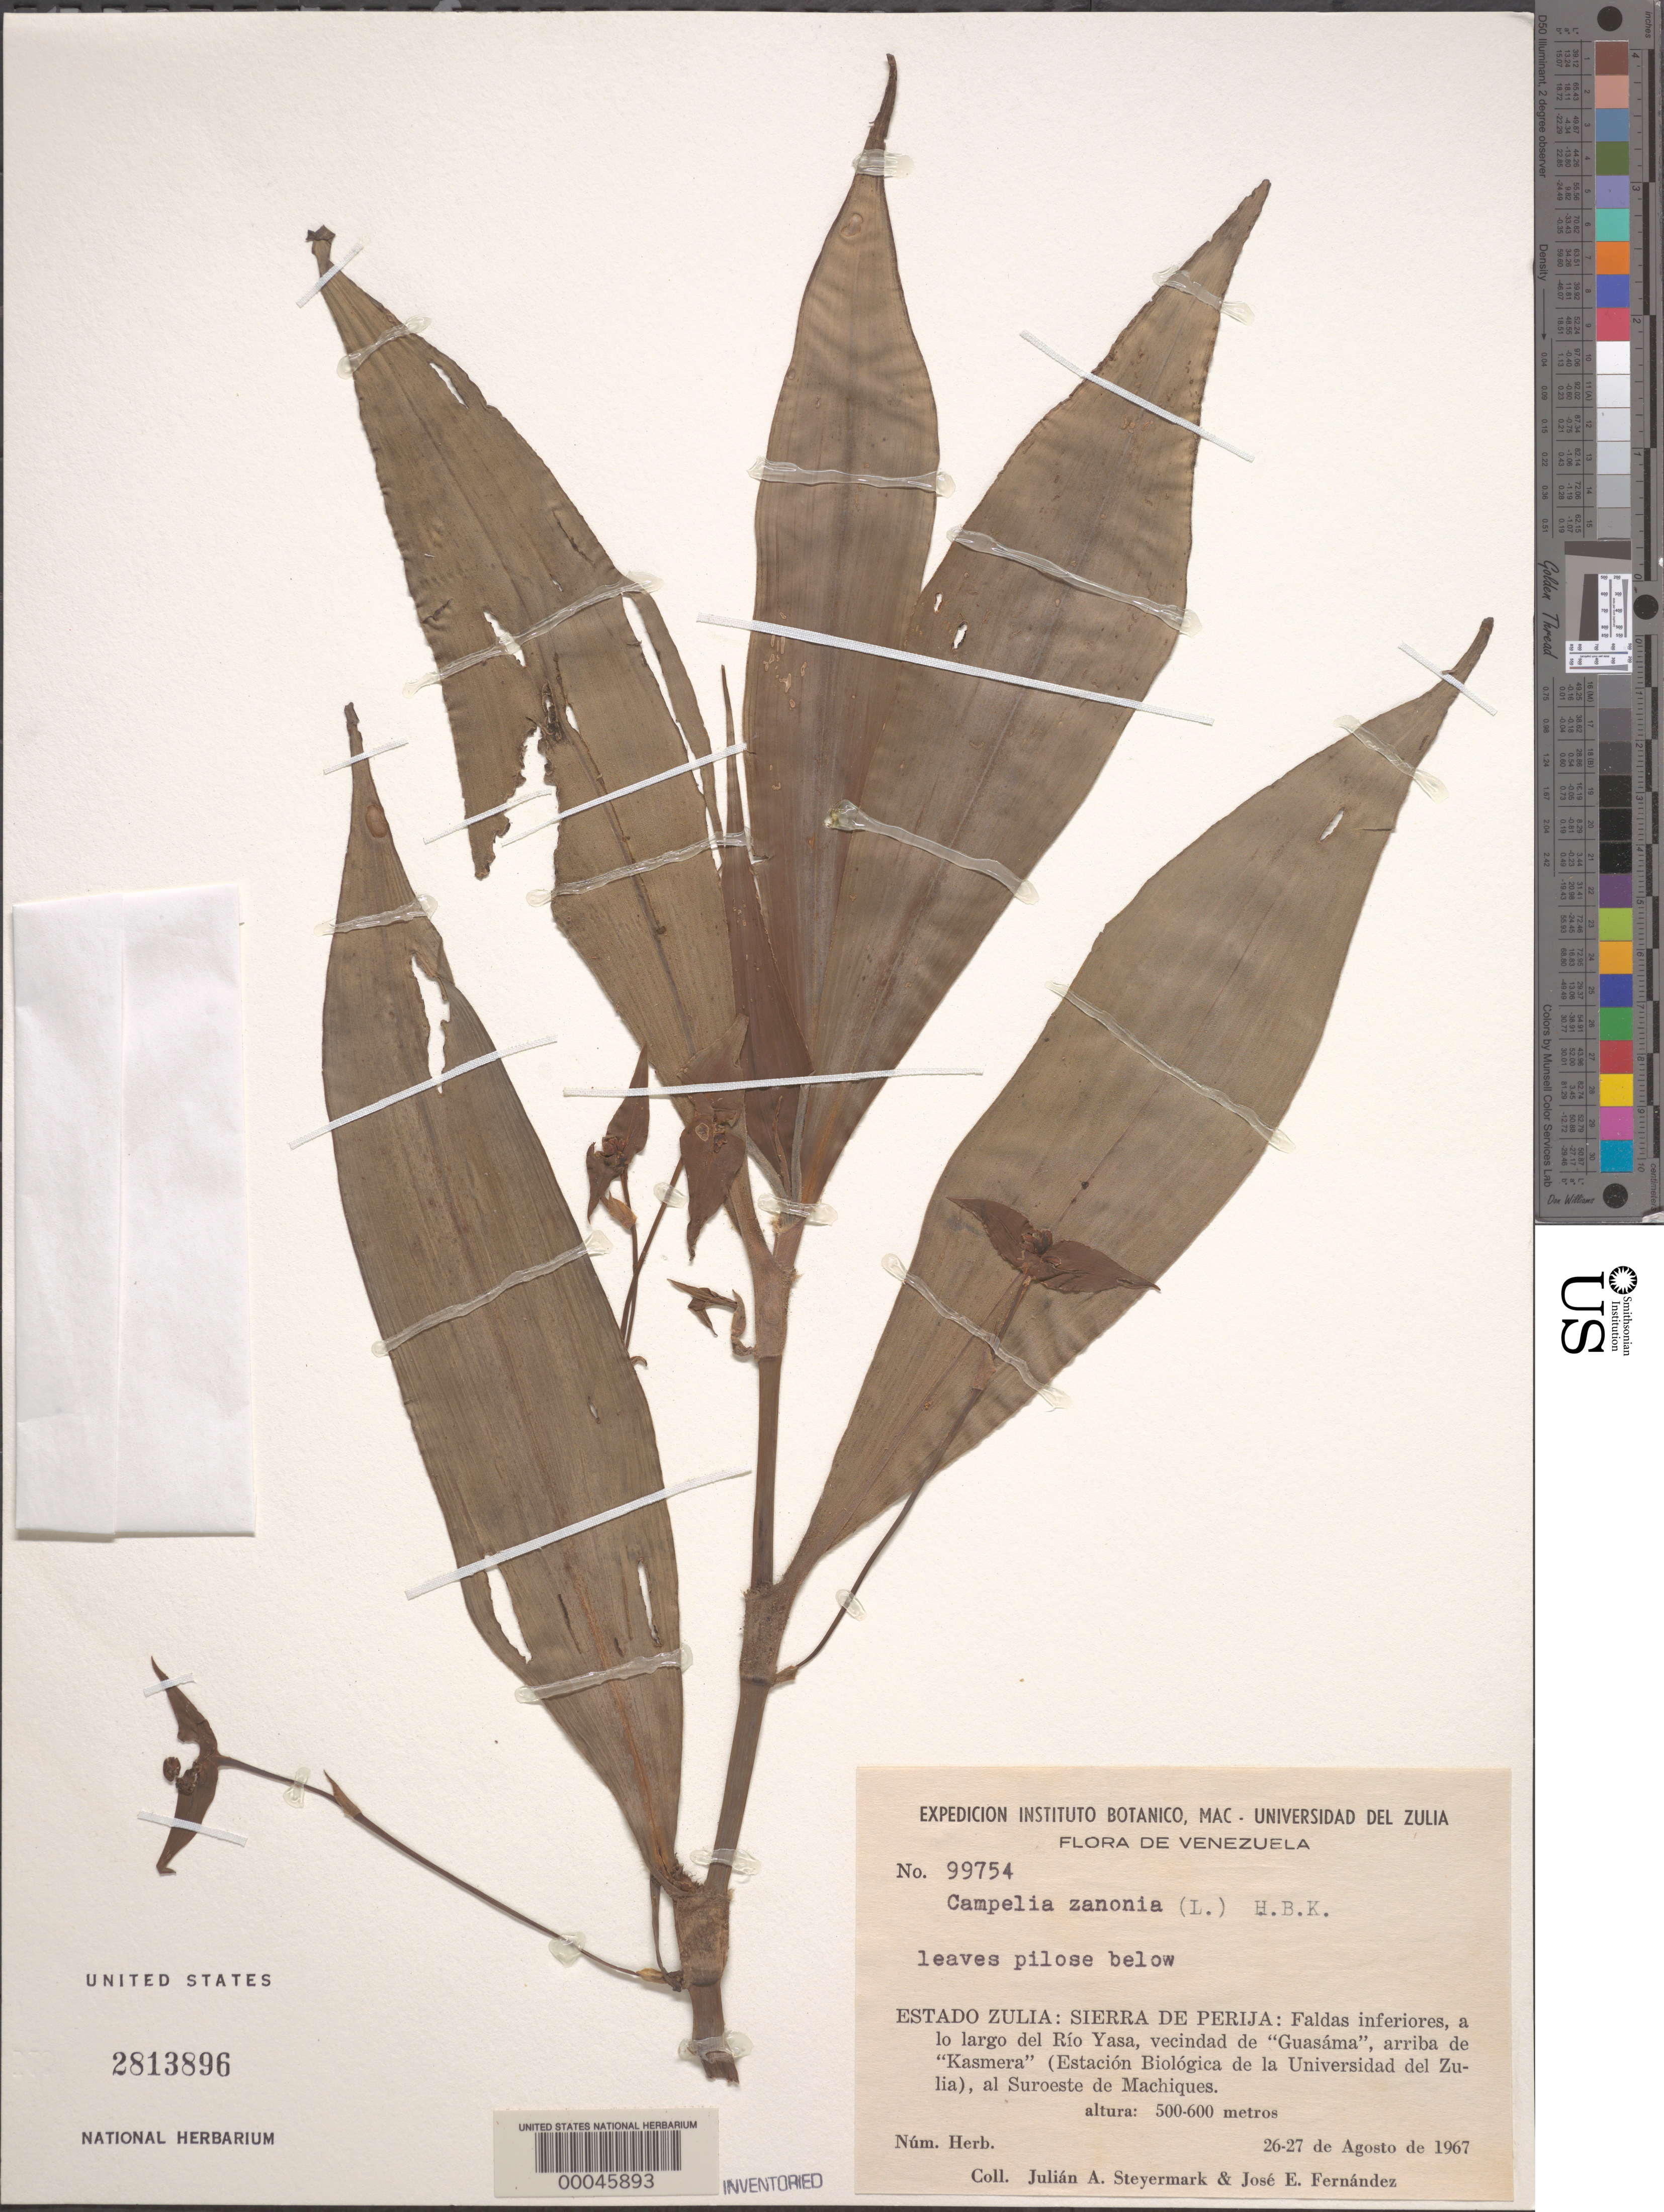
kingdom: Plantae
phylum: Tracheophyta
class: Liliopsida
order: Commelinales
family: Commelinaceae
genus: Tradescantia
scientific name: Tradescantia zanonia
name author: (L.) Sw.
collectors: J. Steyermark & J. Fernández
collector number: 99754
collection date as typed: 26 Aug 1967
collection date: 1967-08-26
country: Venezuela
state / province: Zulia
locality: Sierra de peruja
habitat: Thickets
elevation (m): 500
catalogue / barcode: US 2813896